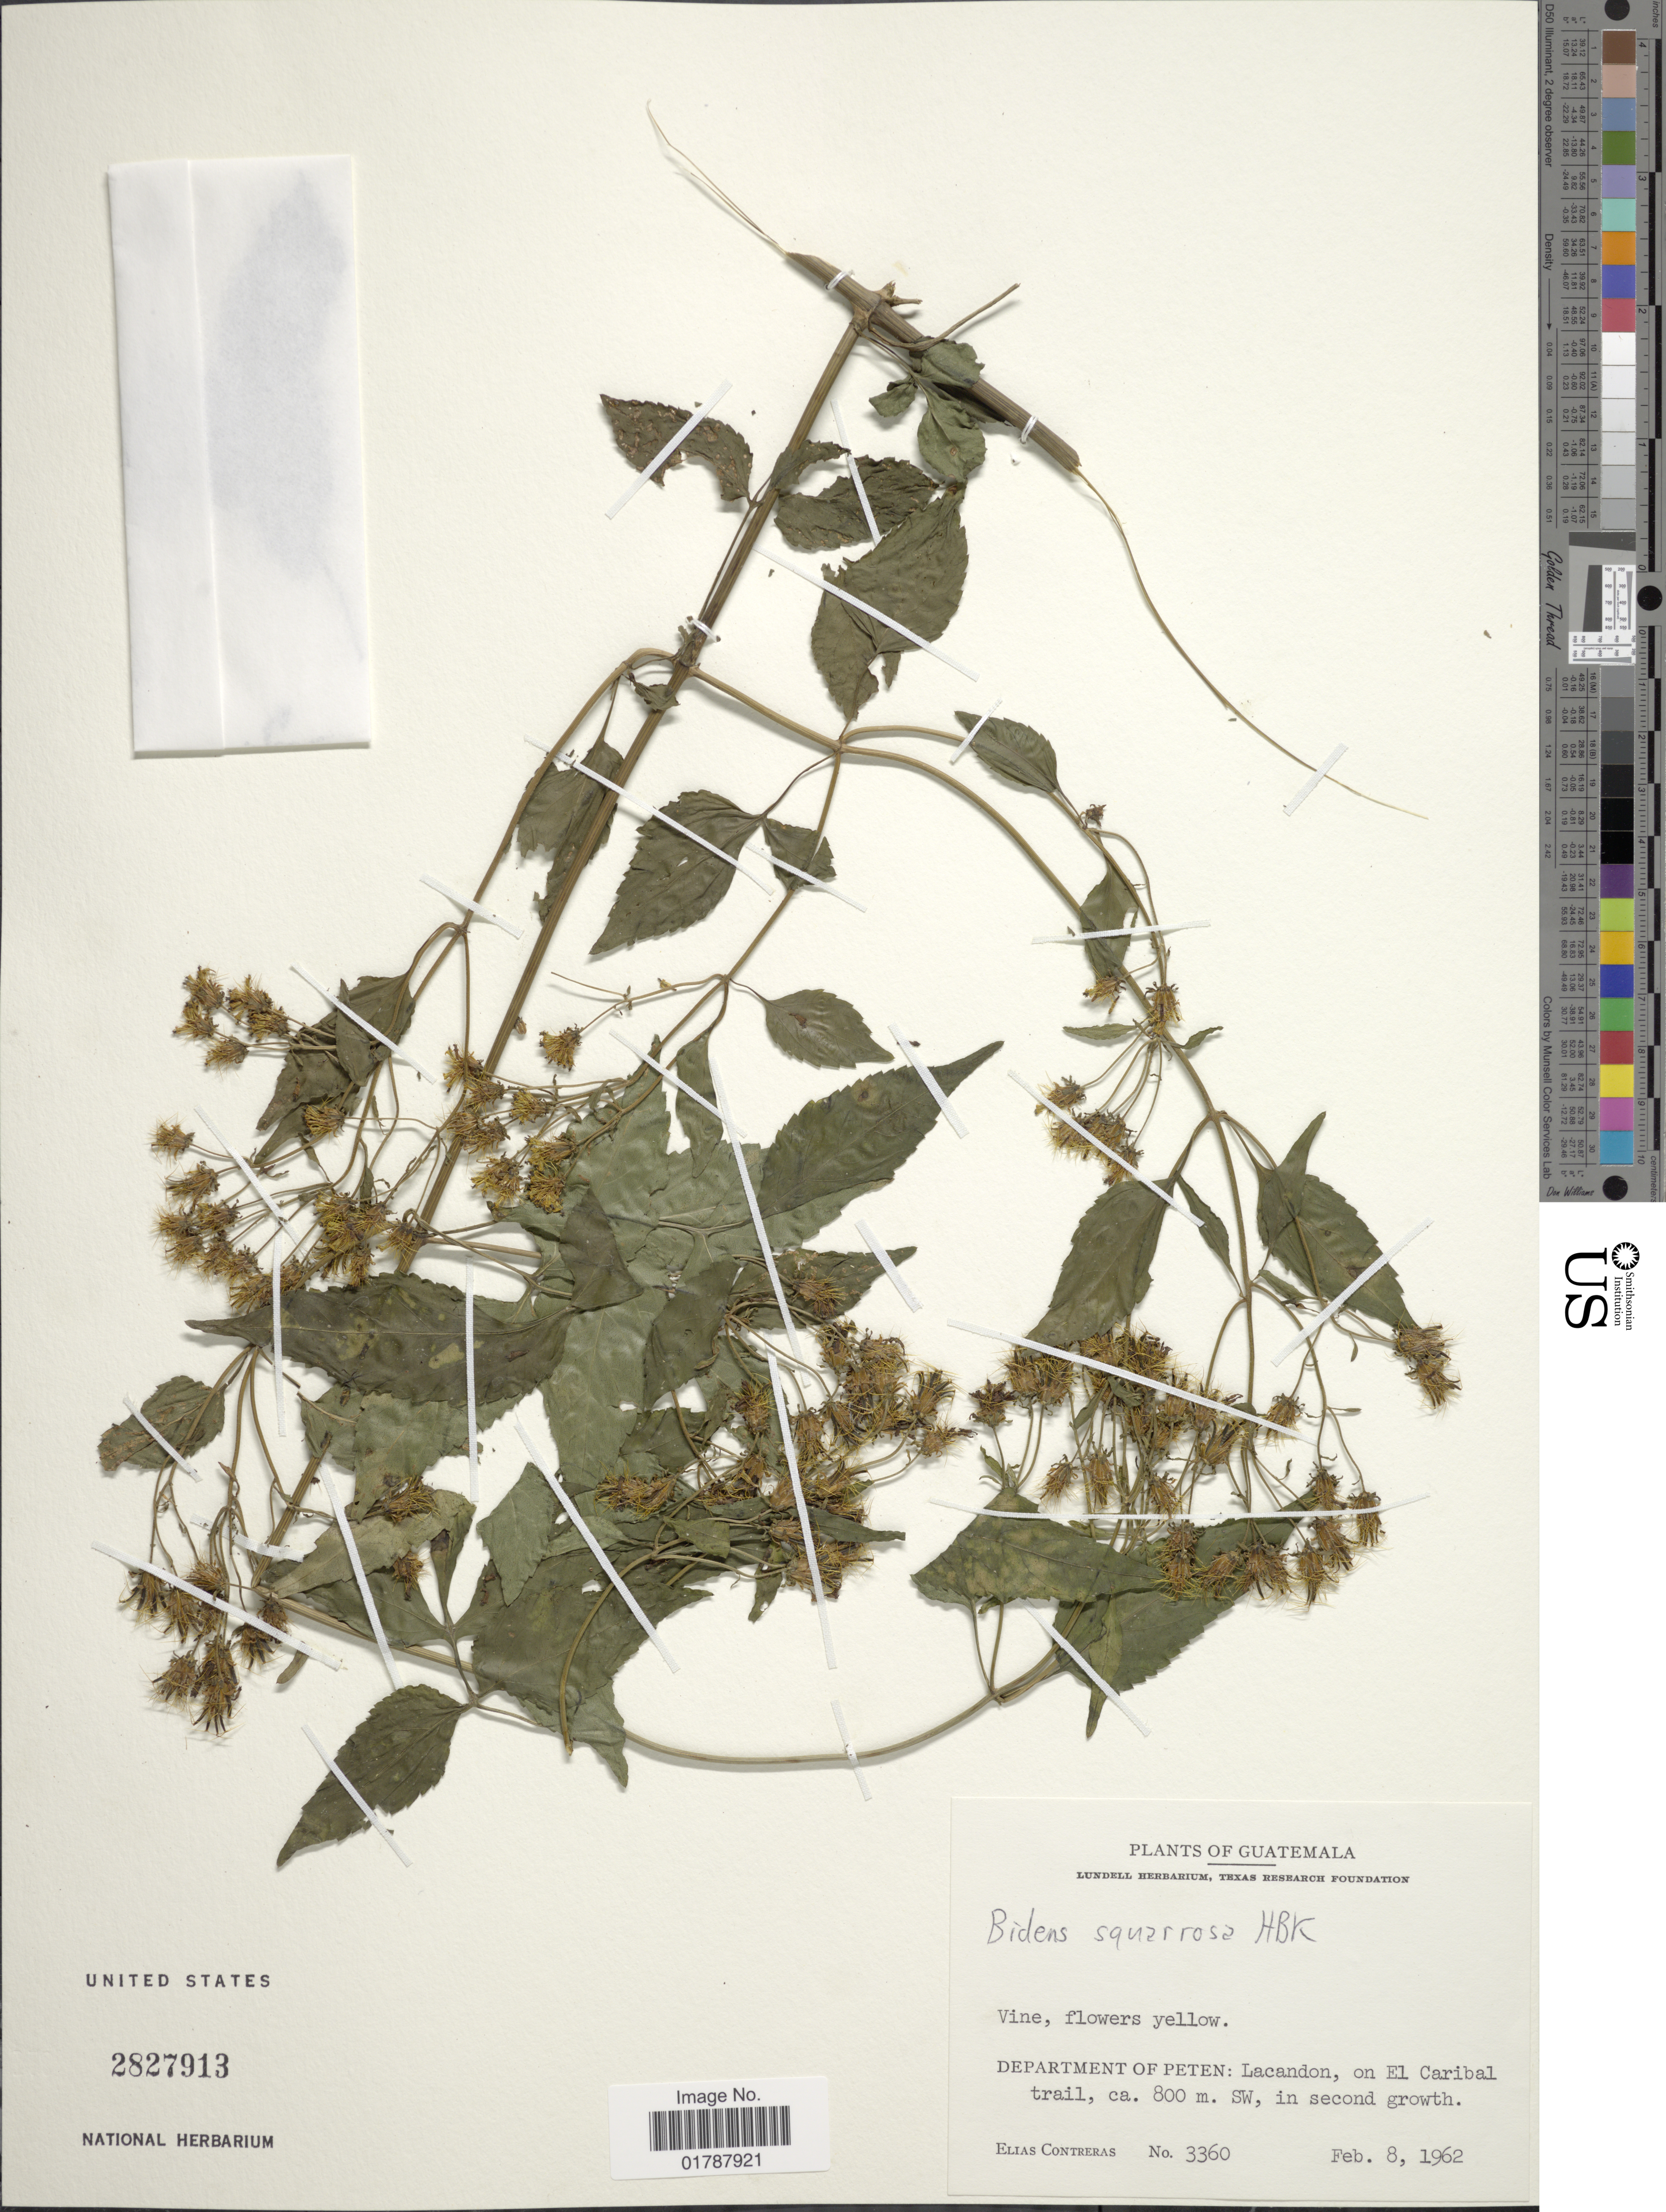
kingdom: Plantae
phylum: Tracheophyta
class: Magnoliopsida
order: Asterales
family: Asteraceae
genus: Bidens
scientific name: Bidens squarrosa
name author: Kunth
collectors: E. Contreras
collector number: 3360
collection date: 1962-02-08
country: Guatemala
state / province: El Petén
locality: Department of El Peten: Lacandon, on El Caribal trail, SW in second growth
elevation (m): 800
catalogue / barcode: US 2827913